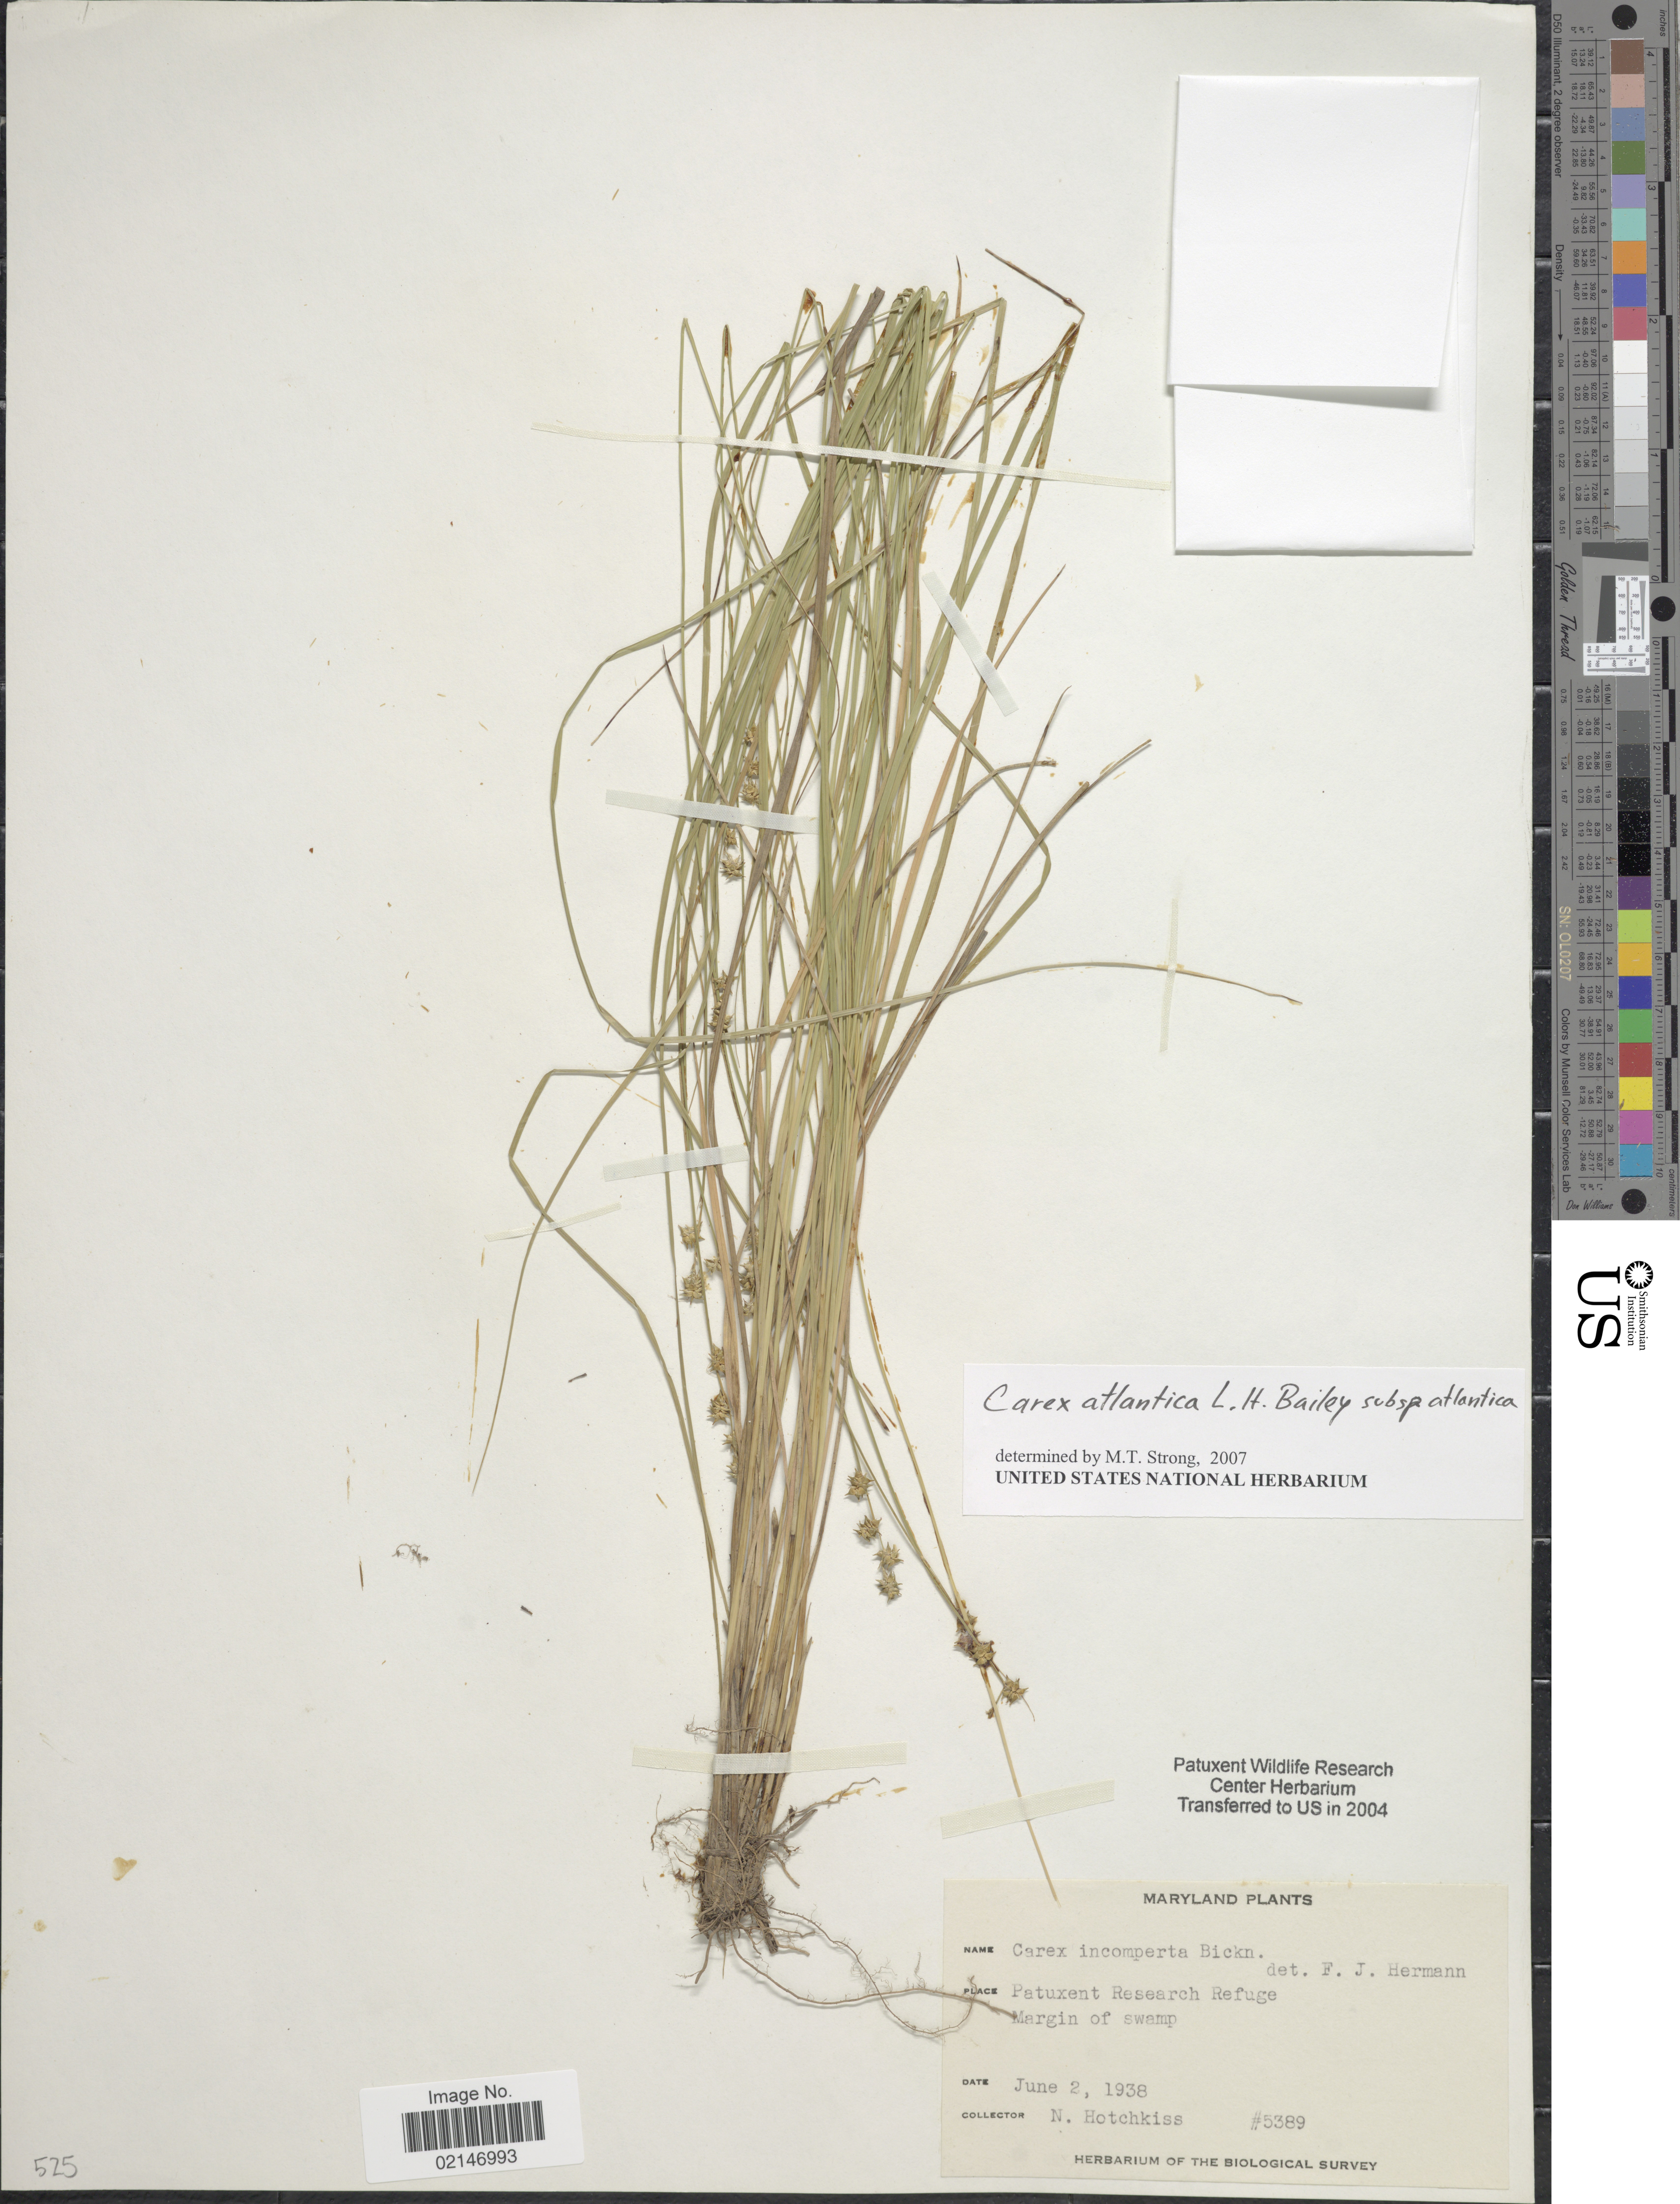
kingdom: Plantae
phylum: Tracheophyta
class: Liliopsida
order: Poales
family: Cyperaceae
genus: Carex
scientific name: Carex atlantica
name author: L.H. Bailey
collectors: N. Hotchkiss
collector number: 5389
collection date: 1938-06-02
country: United States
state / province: Maryland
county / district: Prince George's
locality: Patuxent Research Refuge, Margin of swamp